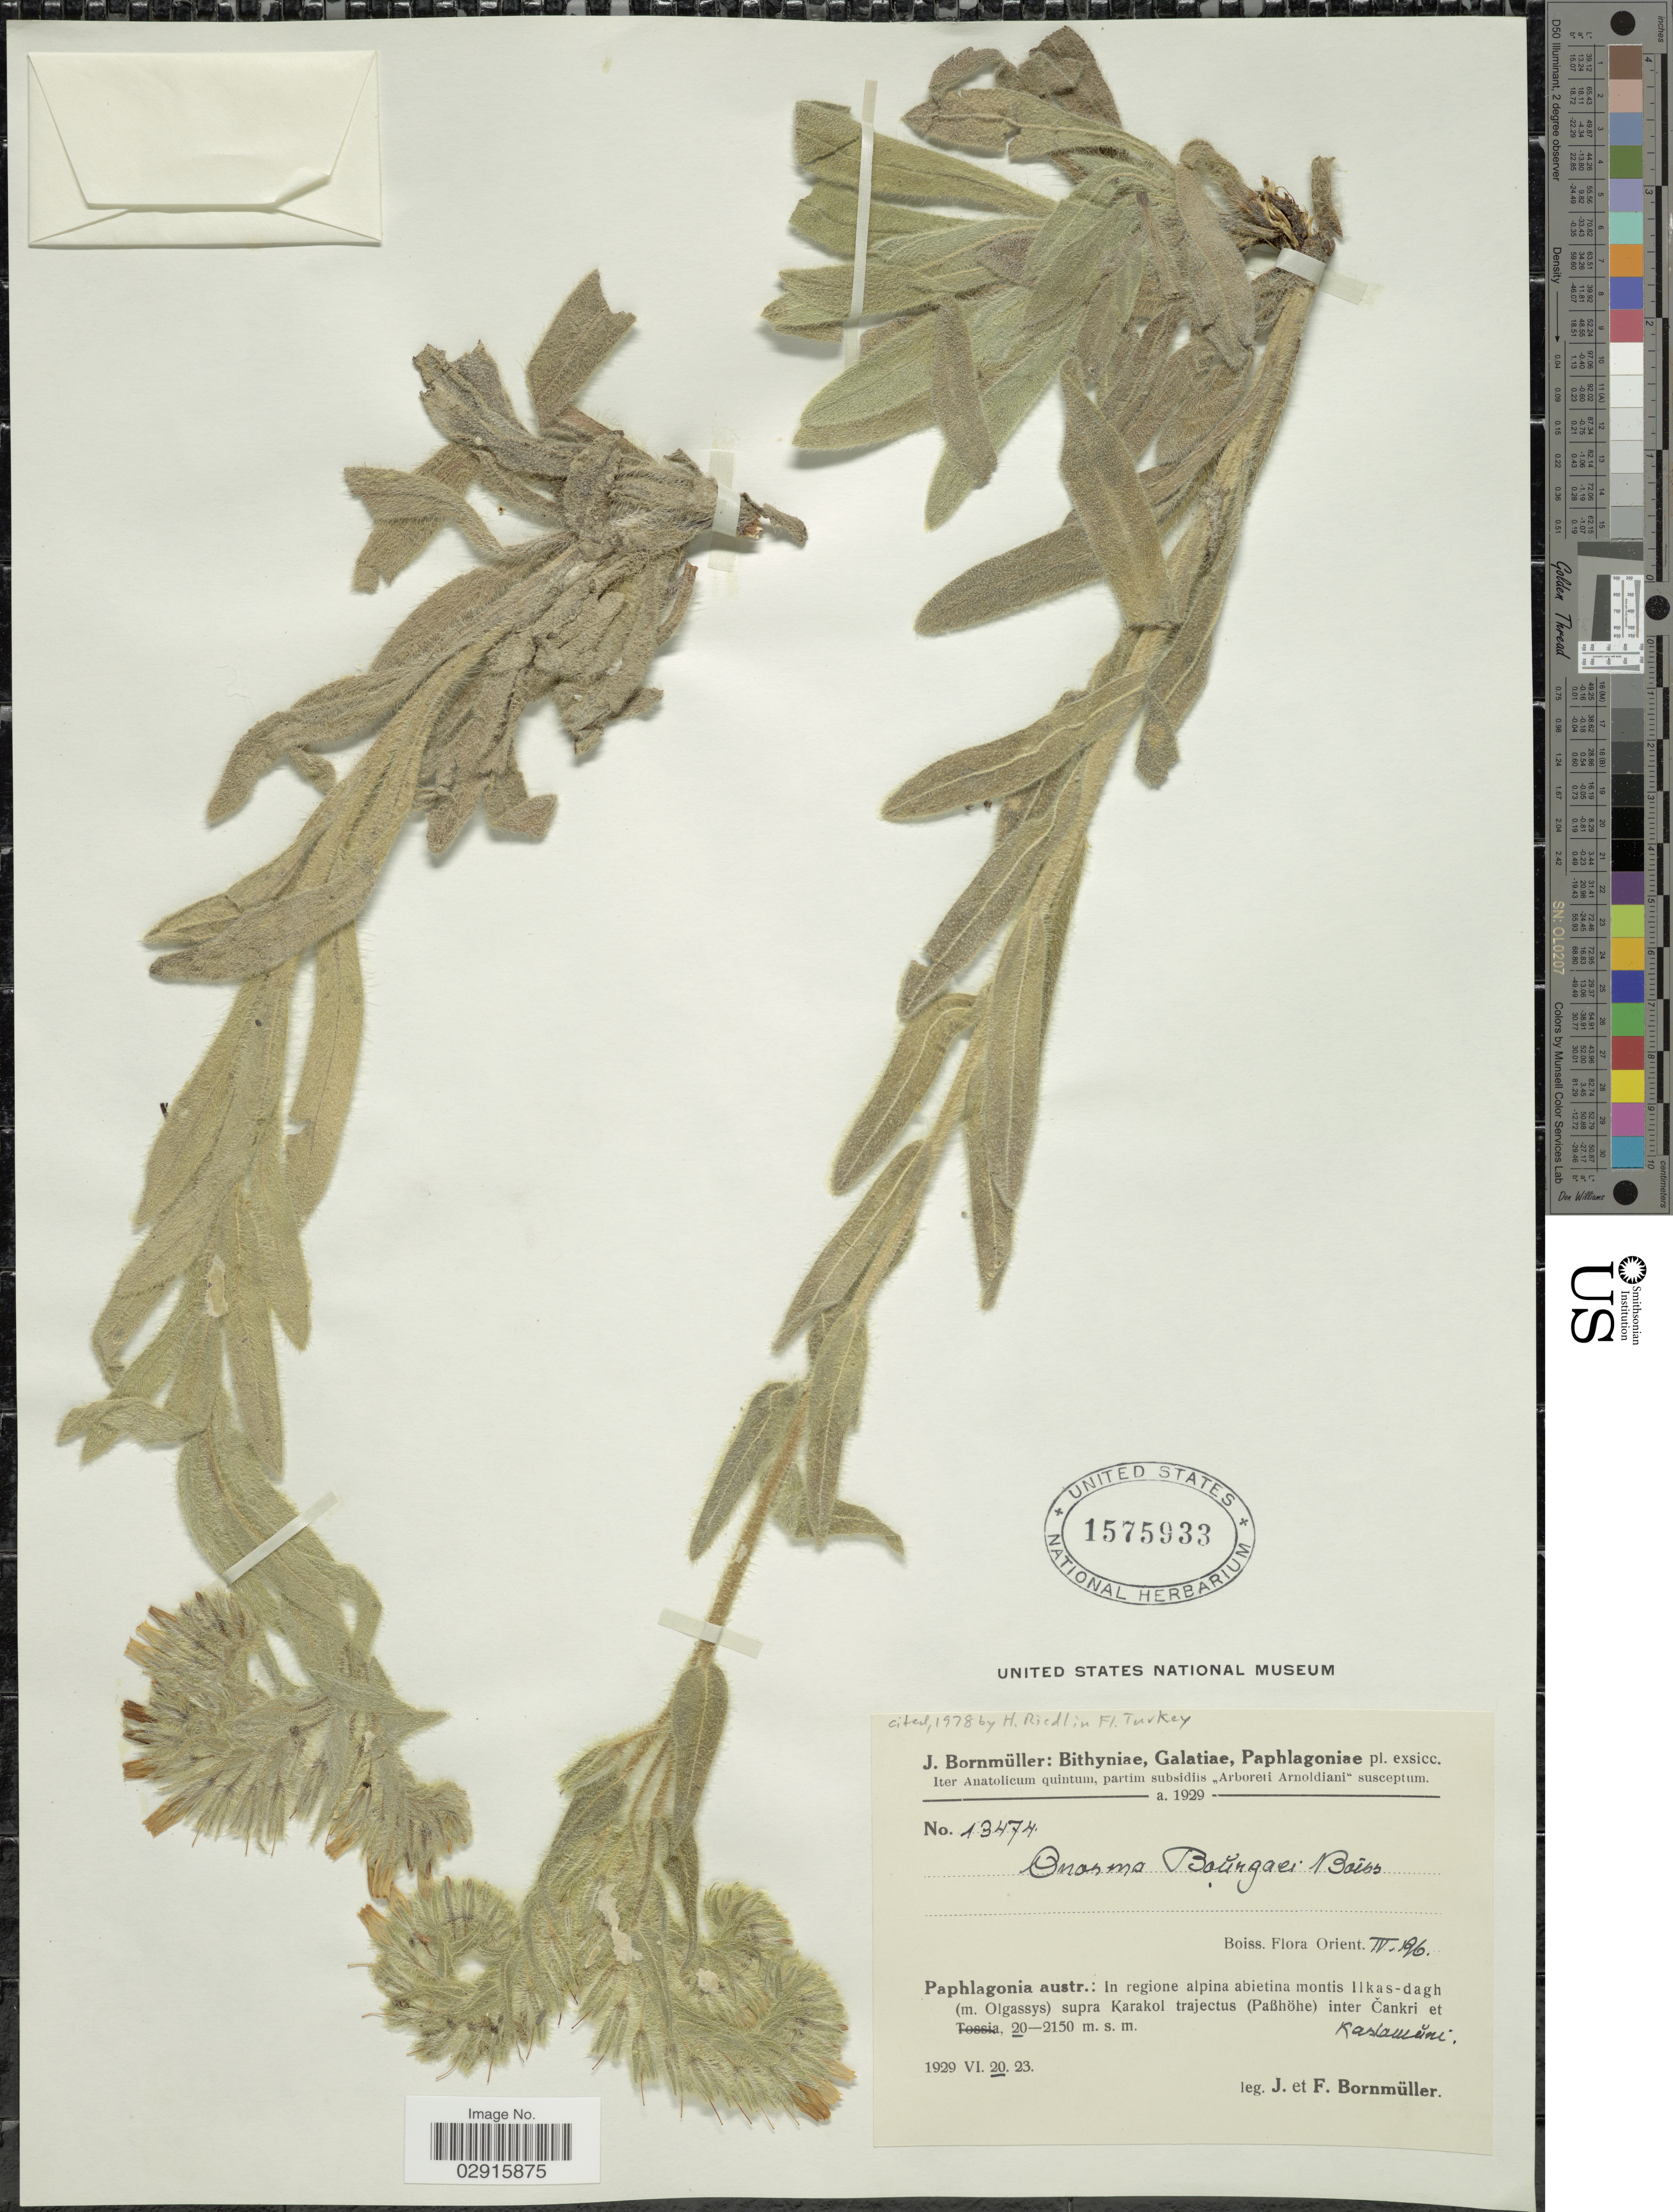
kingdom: Plantae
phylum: Tracheophyta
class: Magnoliopsida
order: Boraginales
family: Boraginaceae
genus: Onosma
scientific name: Onosma bourgaei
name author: Boiss.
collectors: J. Bornmüller & F. Bornmüller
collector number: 13474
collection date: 1929-06-20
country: Turkey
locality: Paphlagonia austr., in regione alpina abietina montis Ilkas-dagh (m. Olgassys) supra Karakol trajectus (Pabhöhe) inter Cankri et Kaslawani [interpreted].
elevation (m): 2000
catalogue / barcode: US 1575933